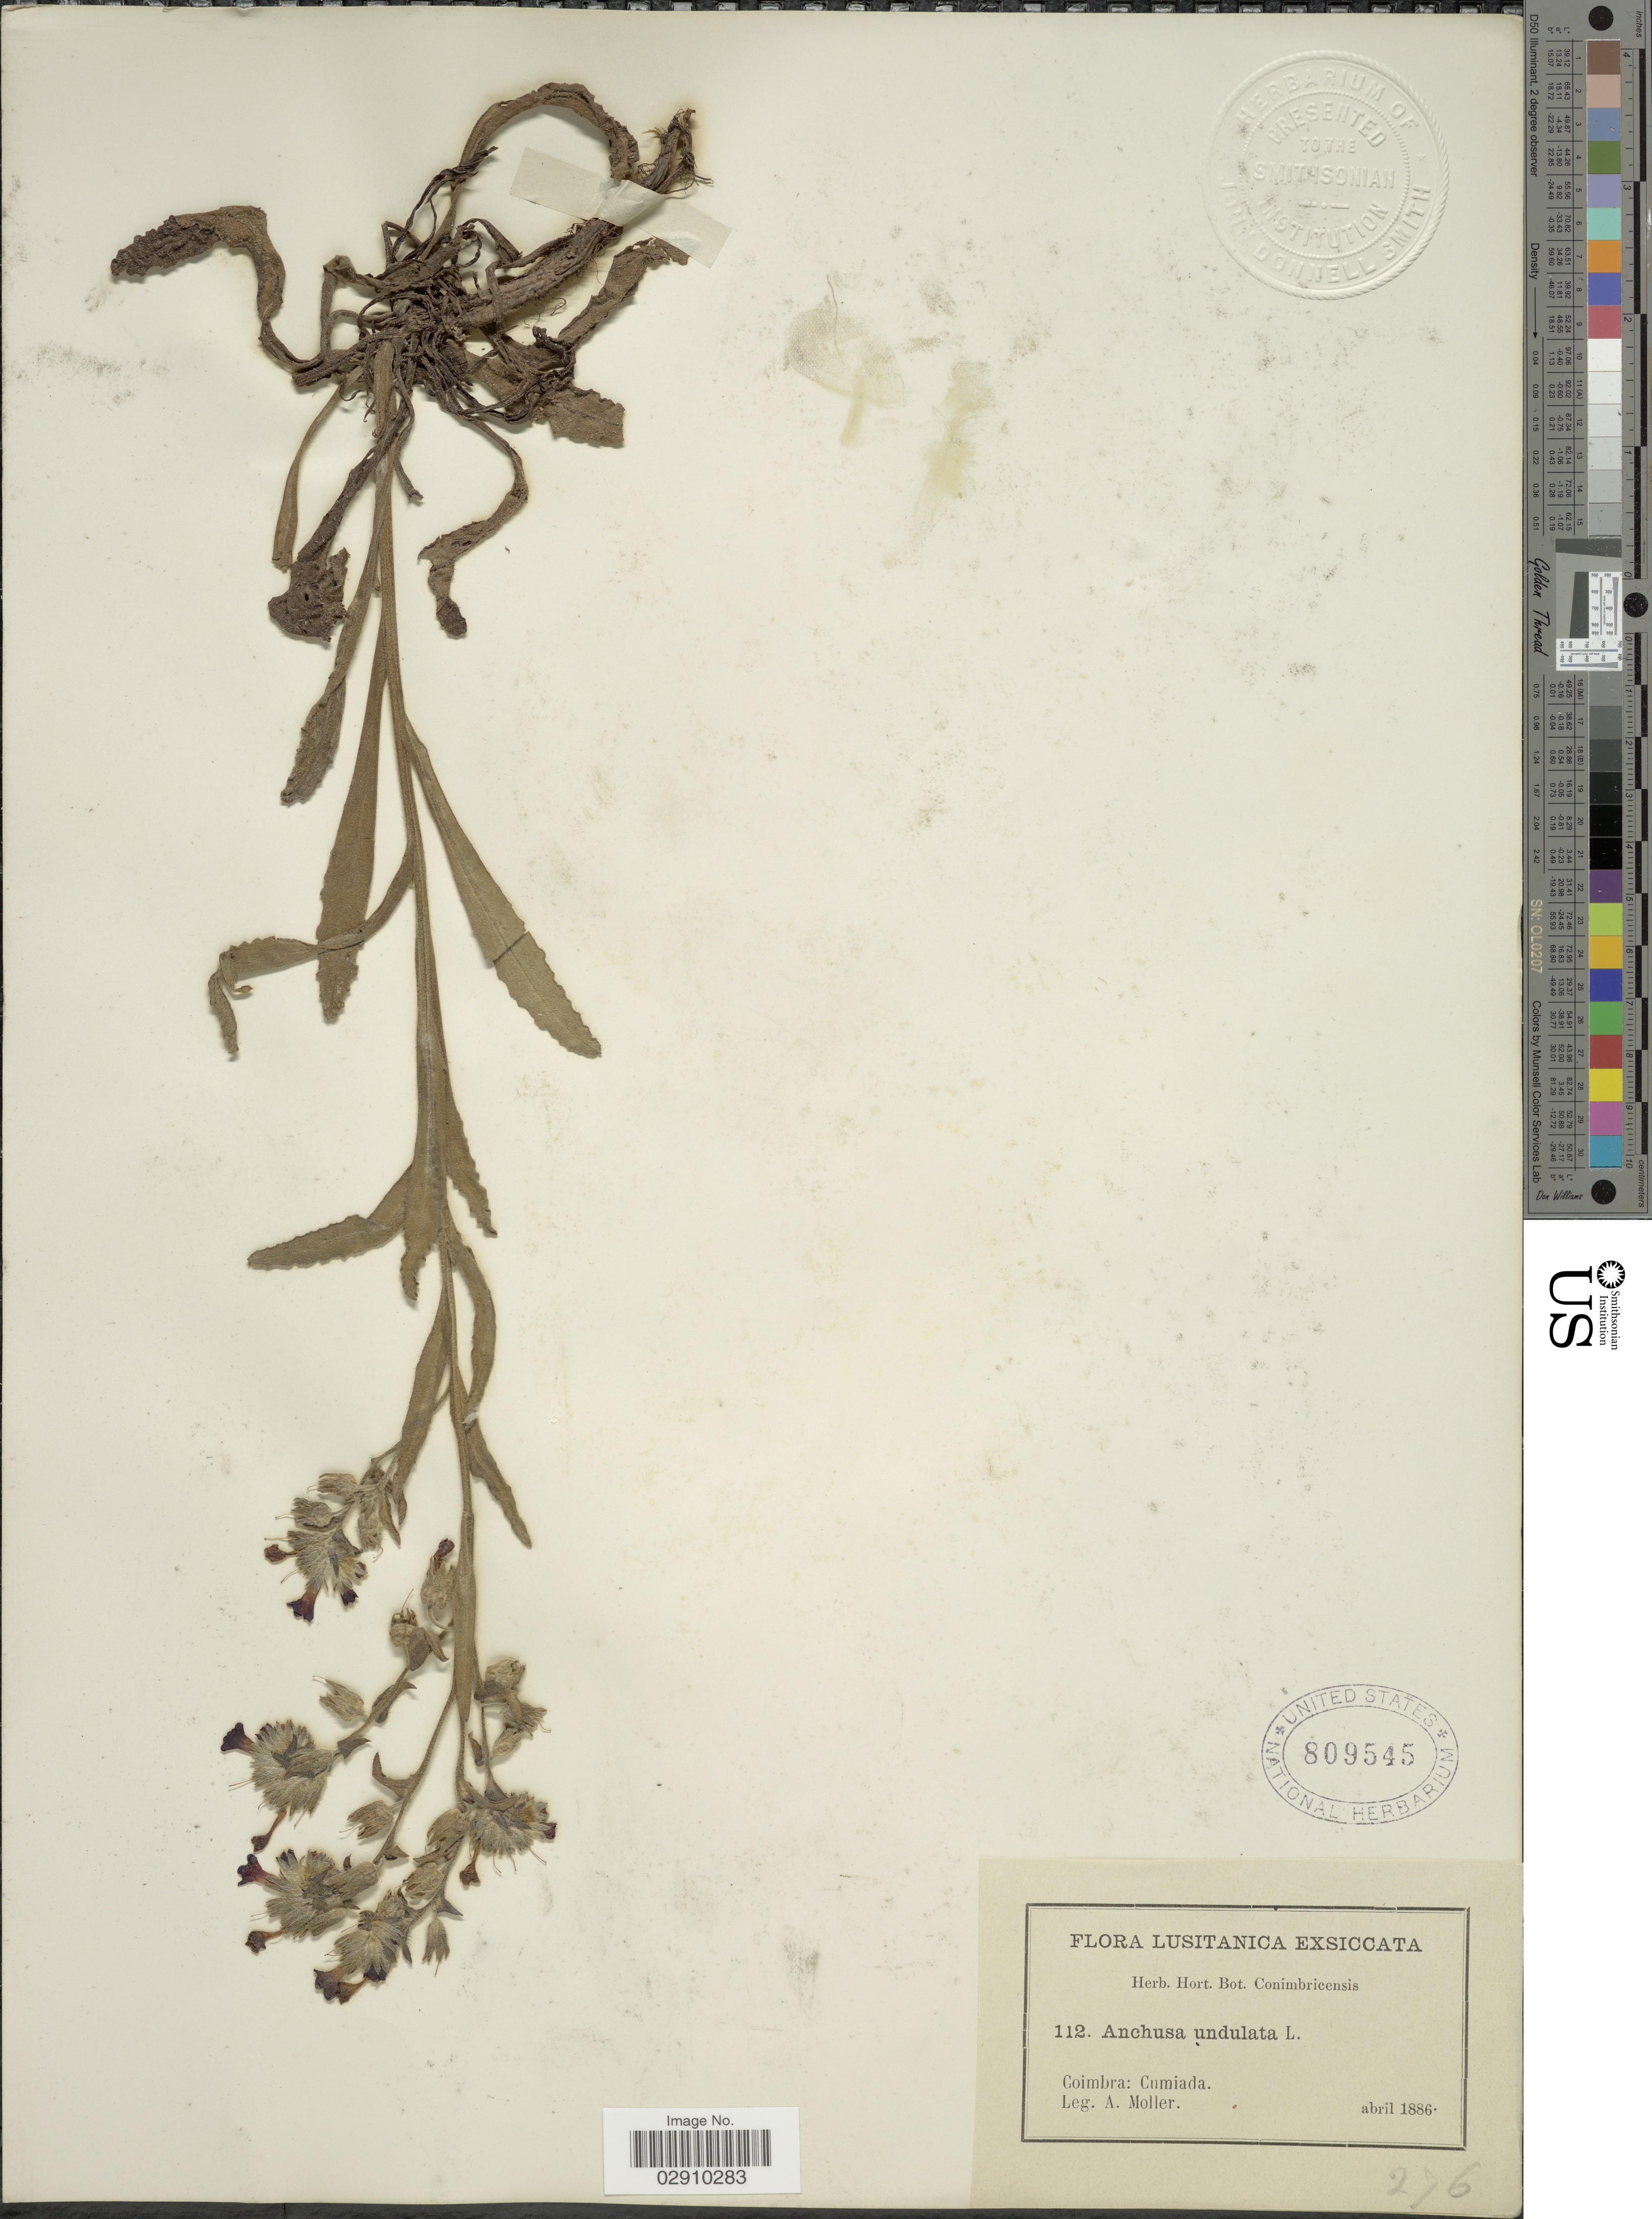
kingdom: Plantae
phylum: Tracheophyta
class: Magnoliopsida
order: Boraginales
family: Boraginaceae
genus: Anchusa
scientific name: Anchusa undulata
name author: L.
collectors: A. Moller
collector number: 112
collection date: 1886-04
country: Portugal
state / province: Coimbra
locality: Cumiada.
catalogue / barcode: US 809545